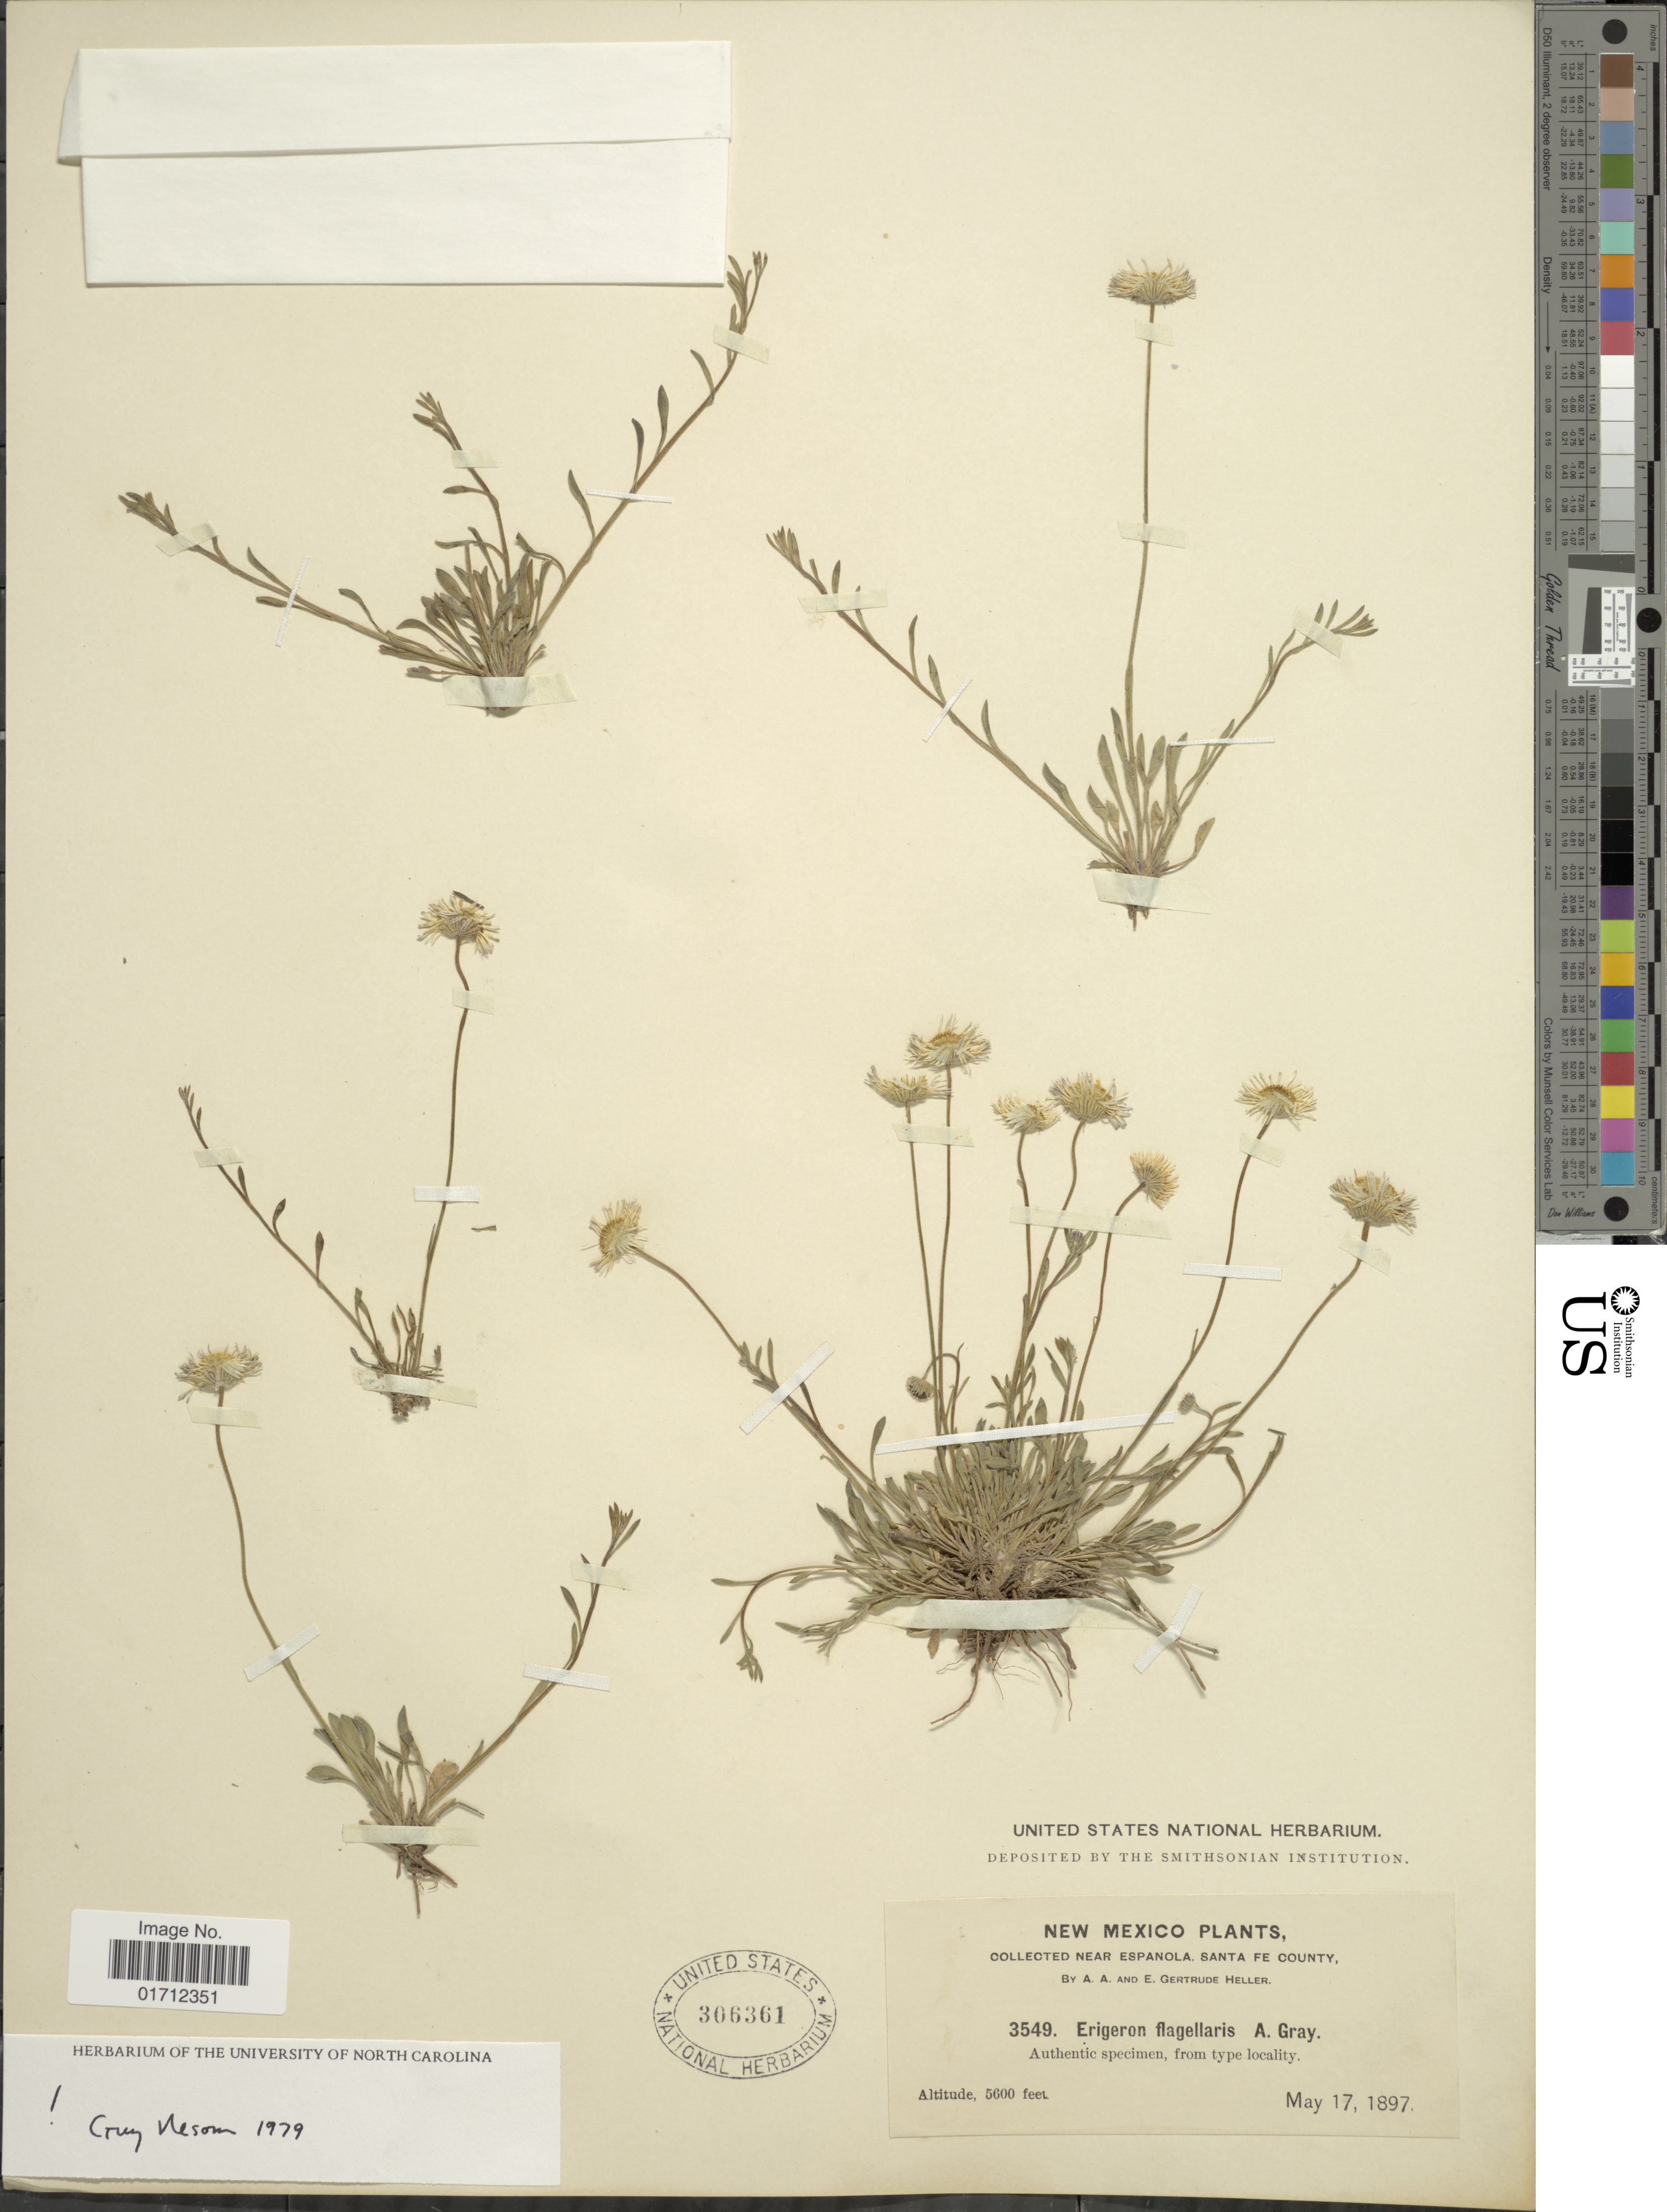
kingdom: Plantae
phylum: Tracheophyta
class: Magnoliopsida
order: Asterales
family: Asteraceae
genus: Erigeron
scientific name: Erigeron flagellaris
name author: A. Gray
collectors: A. A. Heller & E. G. Heller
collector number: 3549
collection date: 1897-05-17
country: United States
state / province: New Mexico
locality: Near Espanola, Santa Fe County.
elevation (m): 1707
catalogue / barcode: US 306361